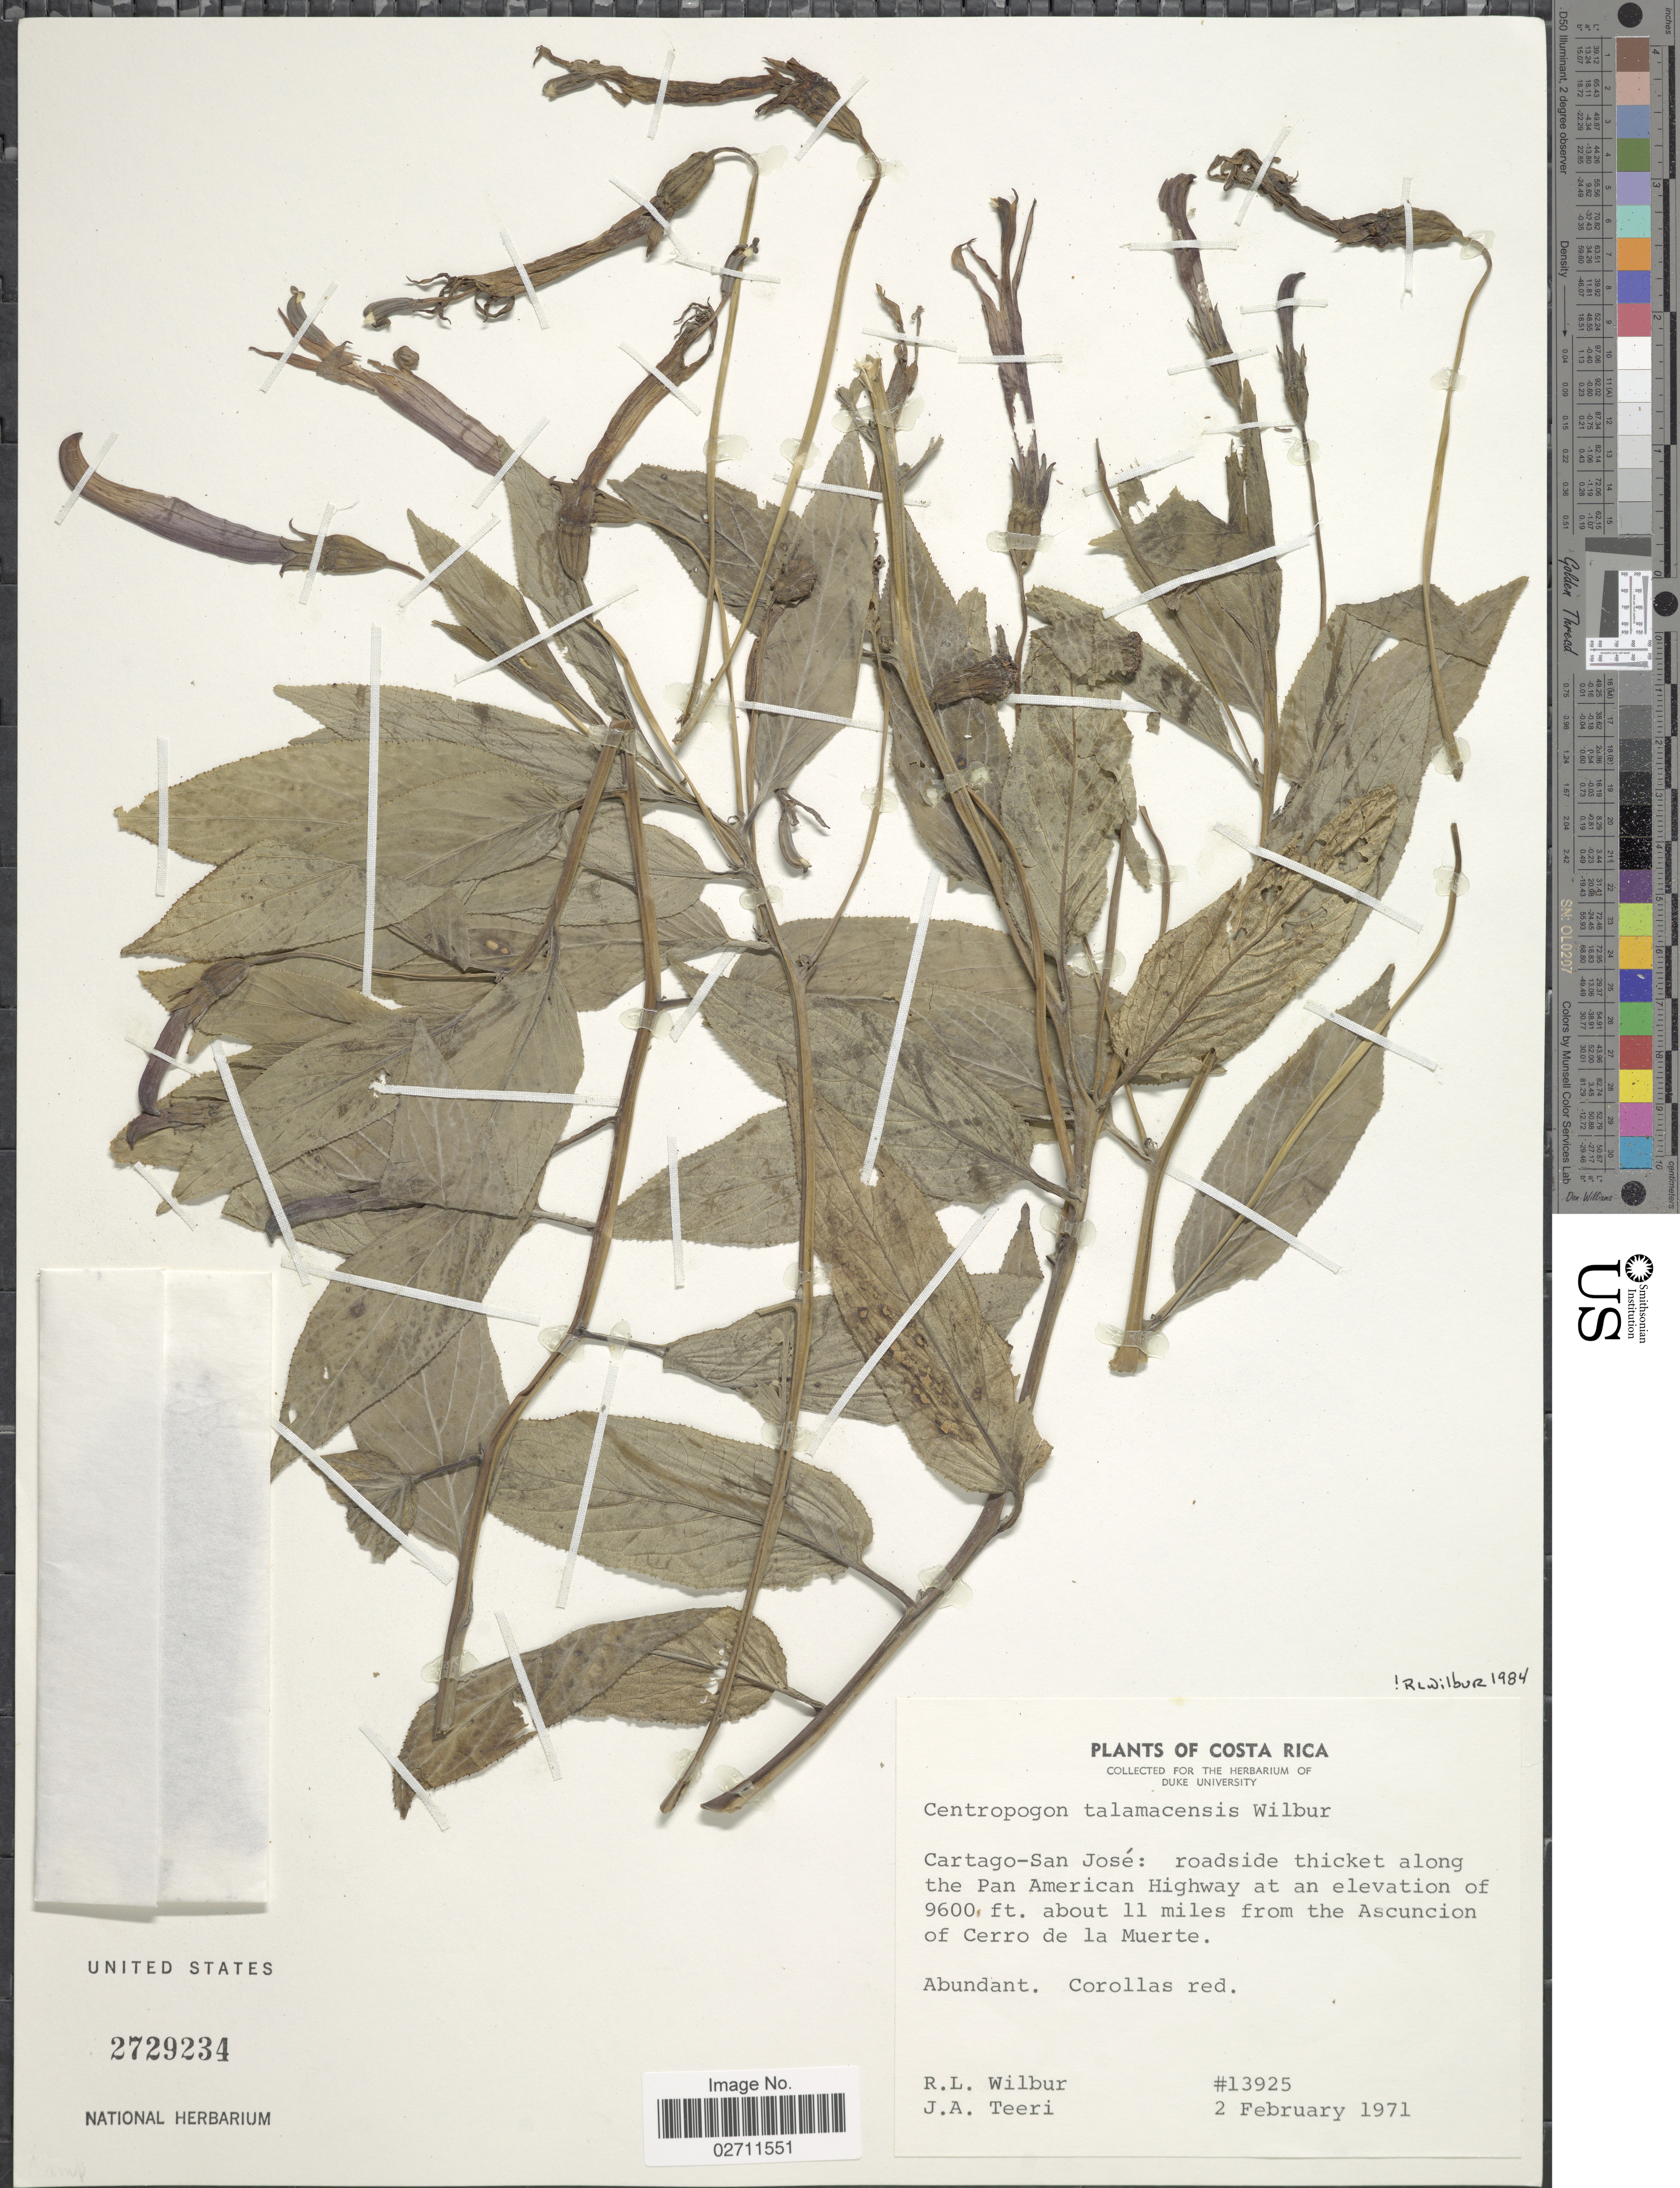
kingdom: Plantae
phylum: Tracheophyta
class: Magnoliopsida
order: Asterales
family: Campanulaceae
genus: Centropogon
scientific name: Centropogon talamancensis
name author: Wilbur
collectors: R. L. Wilbur & J. Teeri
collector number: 13925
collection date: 1971-02-02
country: Costa Rica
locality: Cartago-San Jose. Roadside thicket along the Pan American Highway. About 11 miles from the Ascuncion of Cerro de la Muerte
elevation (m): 2926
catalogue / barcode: US 2729234